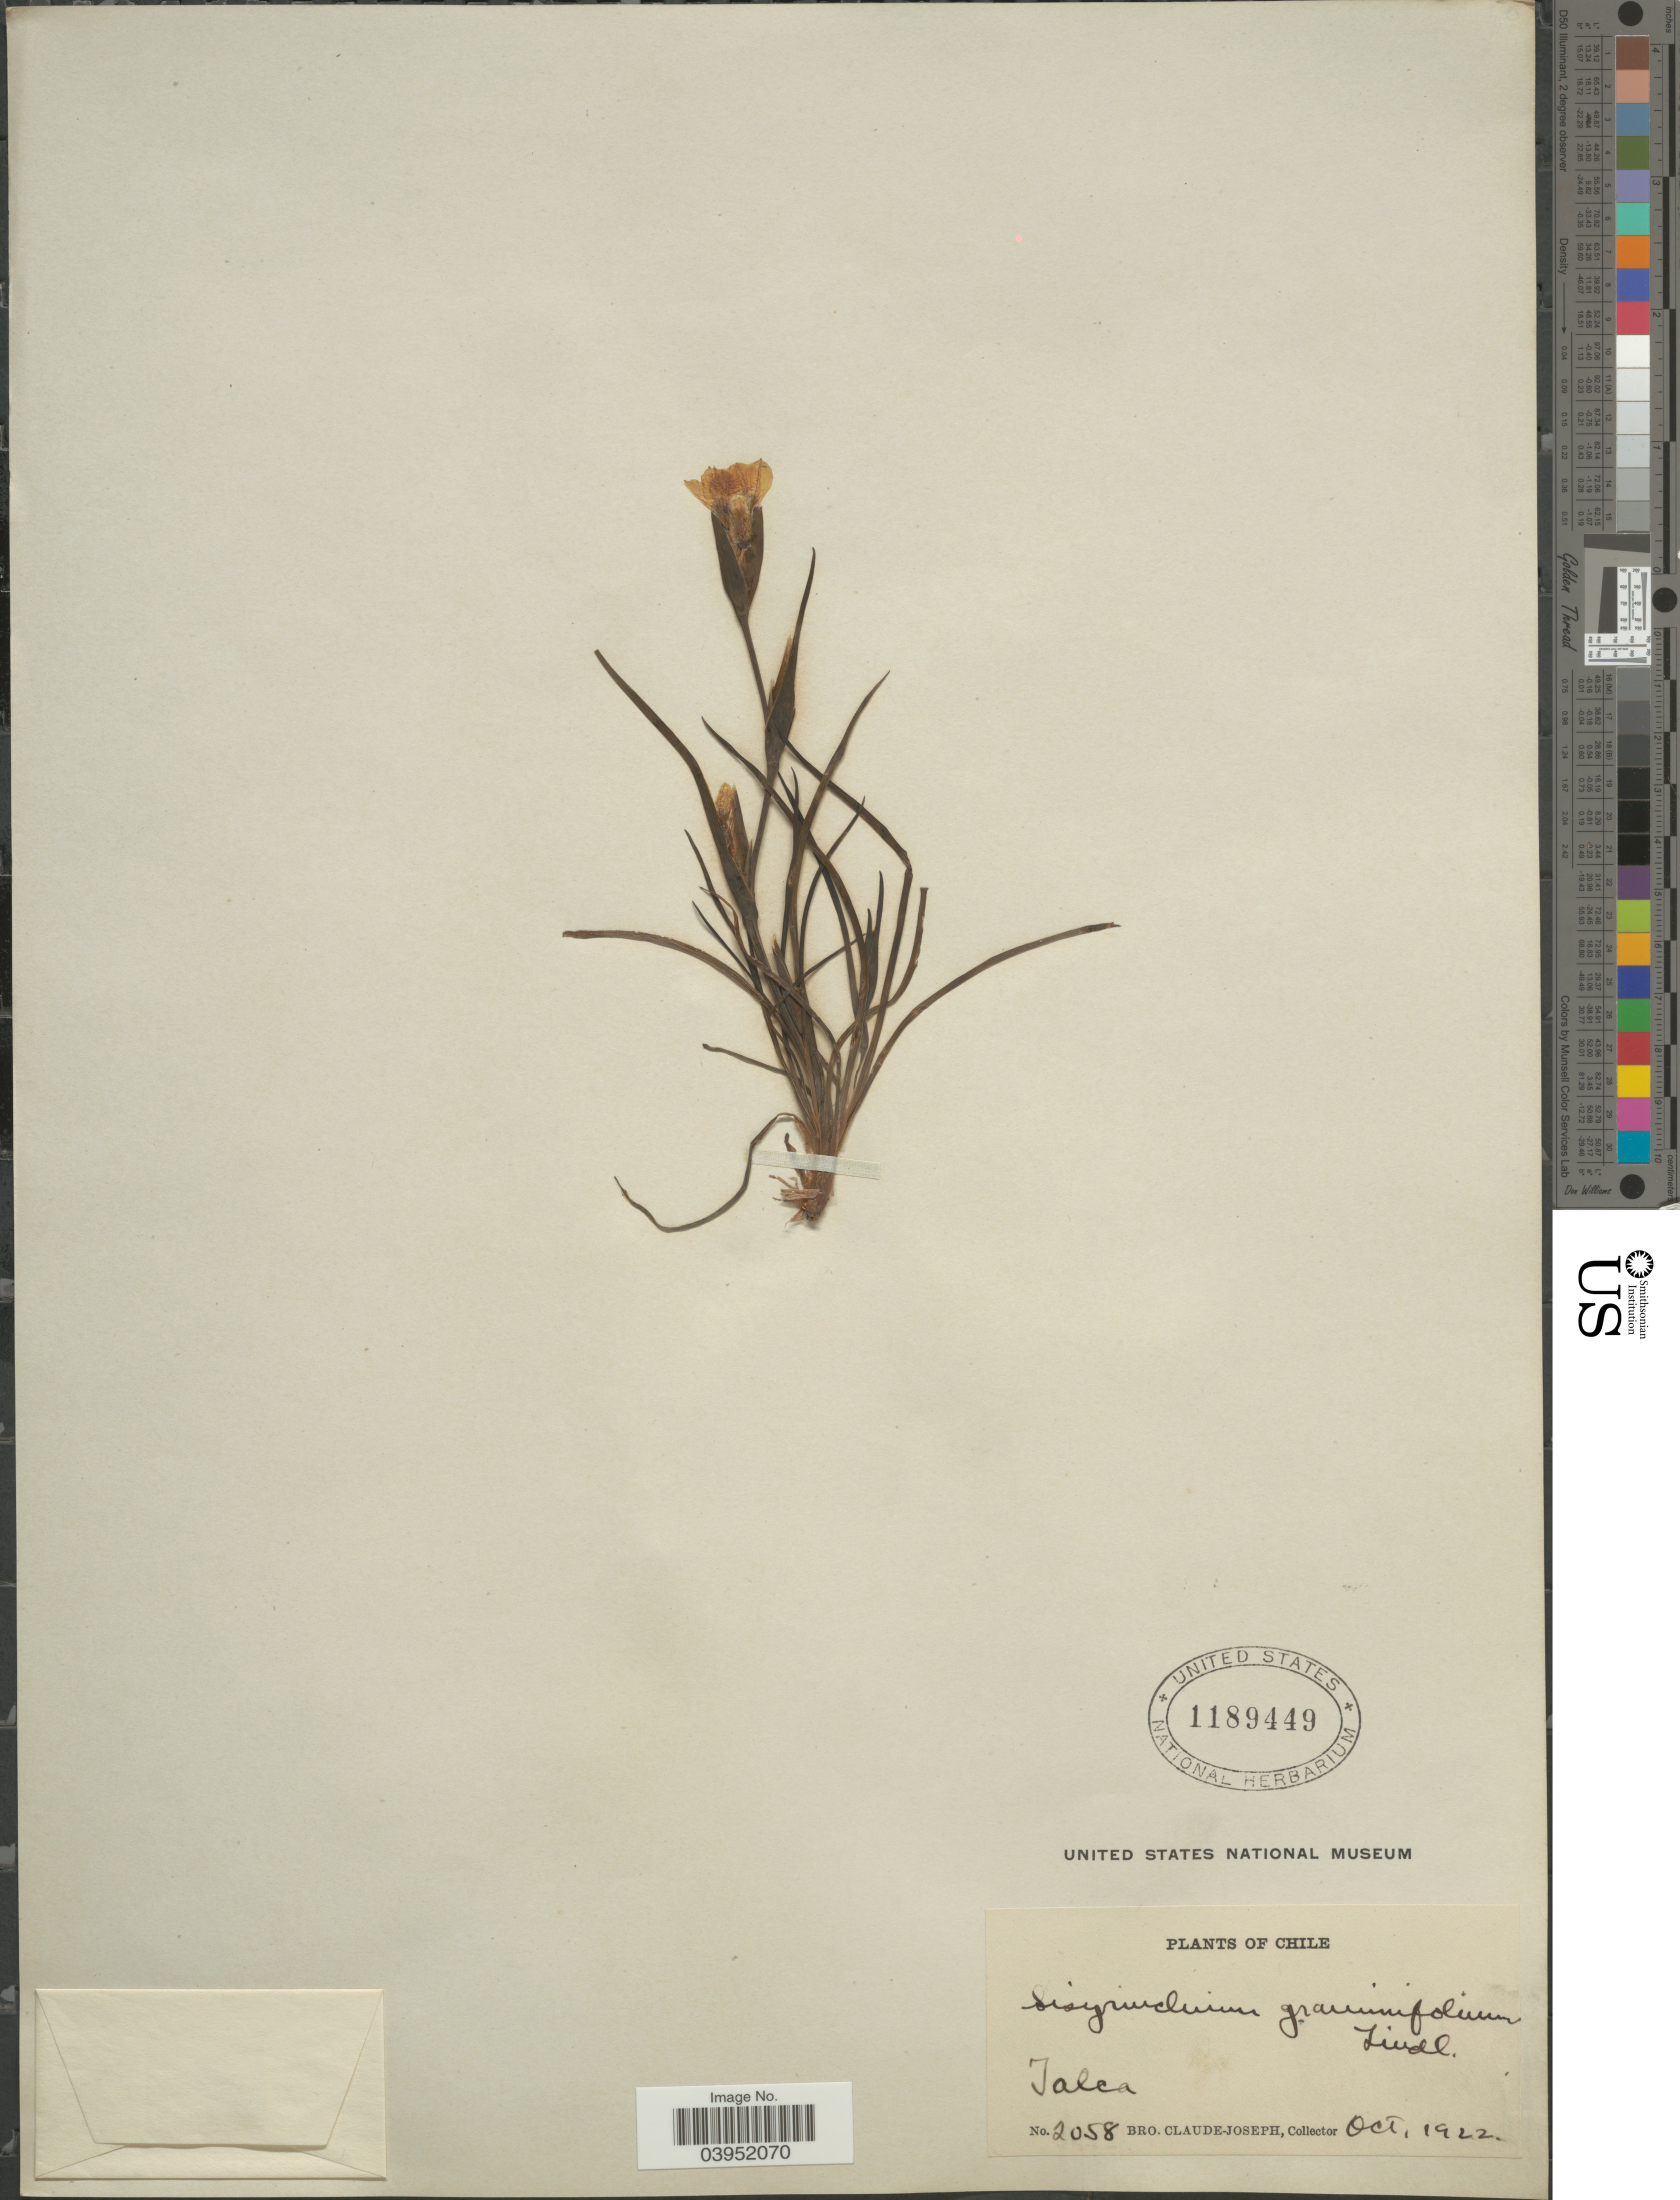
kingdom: Plantae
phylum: Tracheophyta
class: Liliopsida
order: Asparagales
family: Iridaceae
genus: Sisyrinchium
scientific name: Sisyrinchium graminifolium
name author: Lindl.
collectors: Bro. Claude-Joseph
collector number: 2058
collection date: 1922-10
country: Chile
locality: Talca.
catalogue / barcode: US 1189449